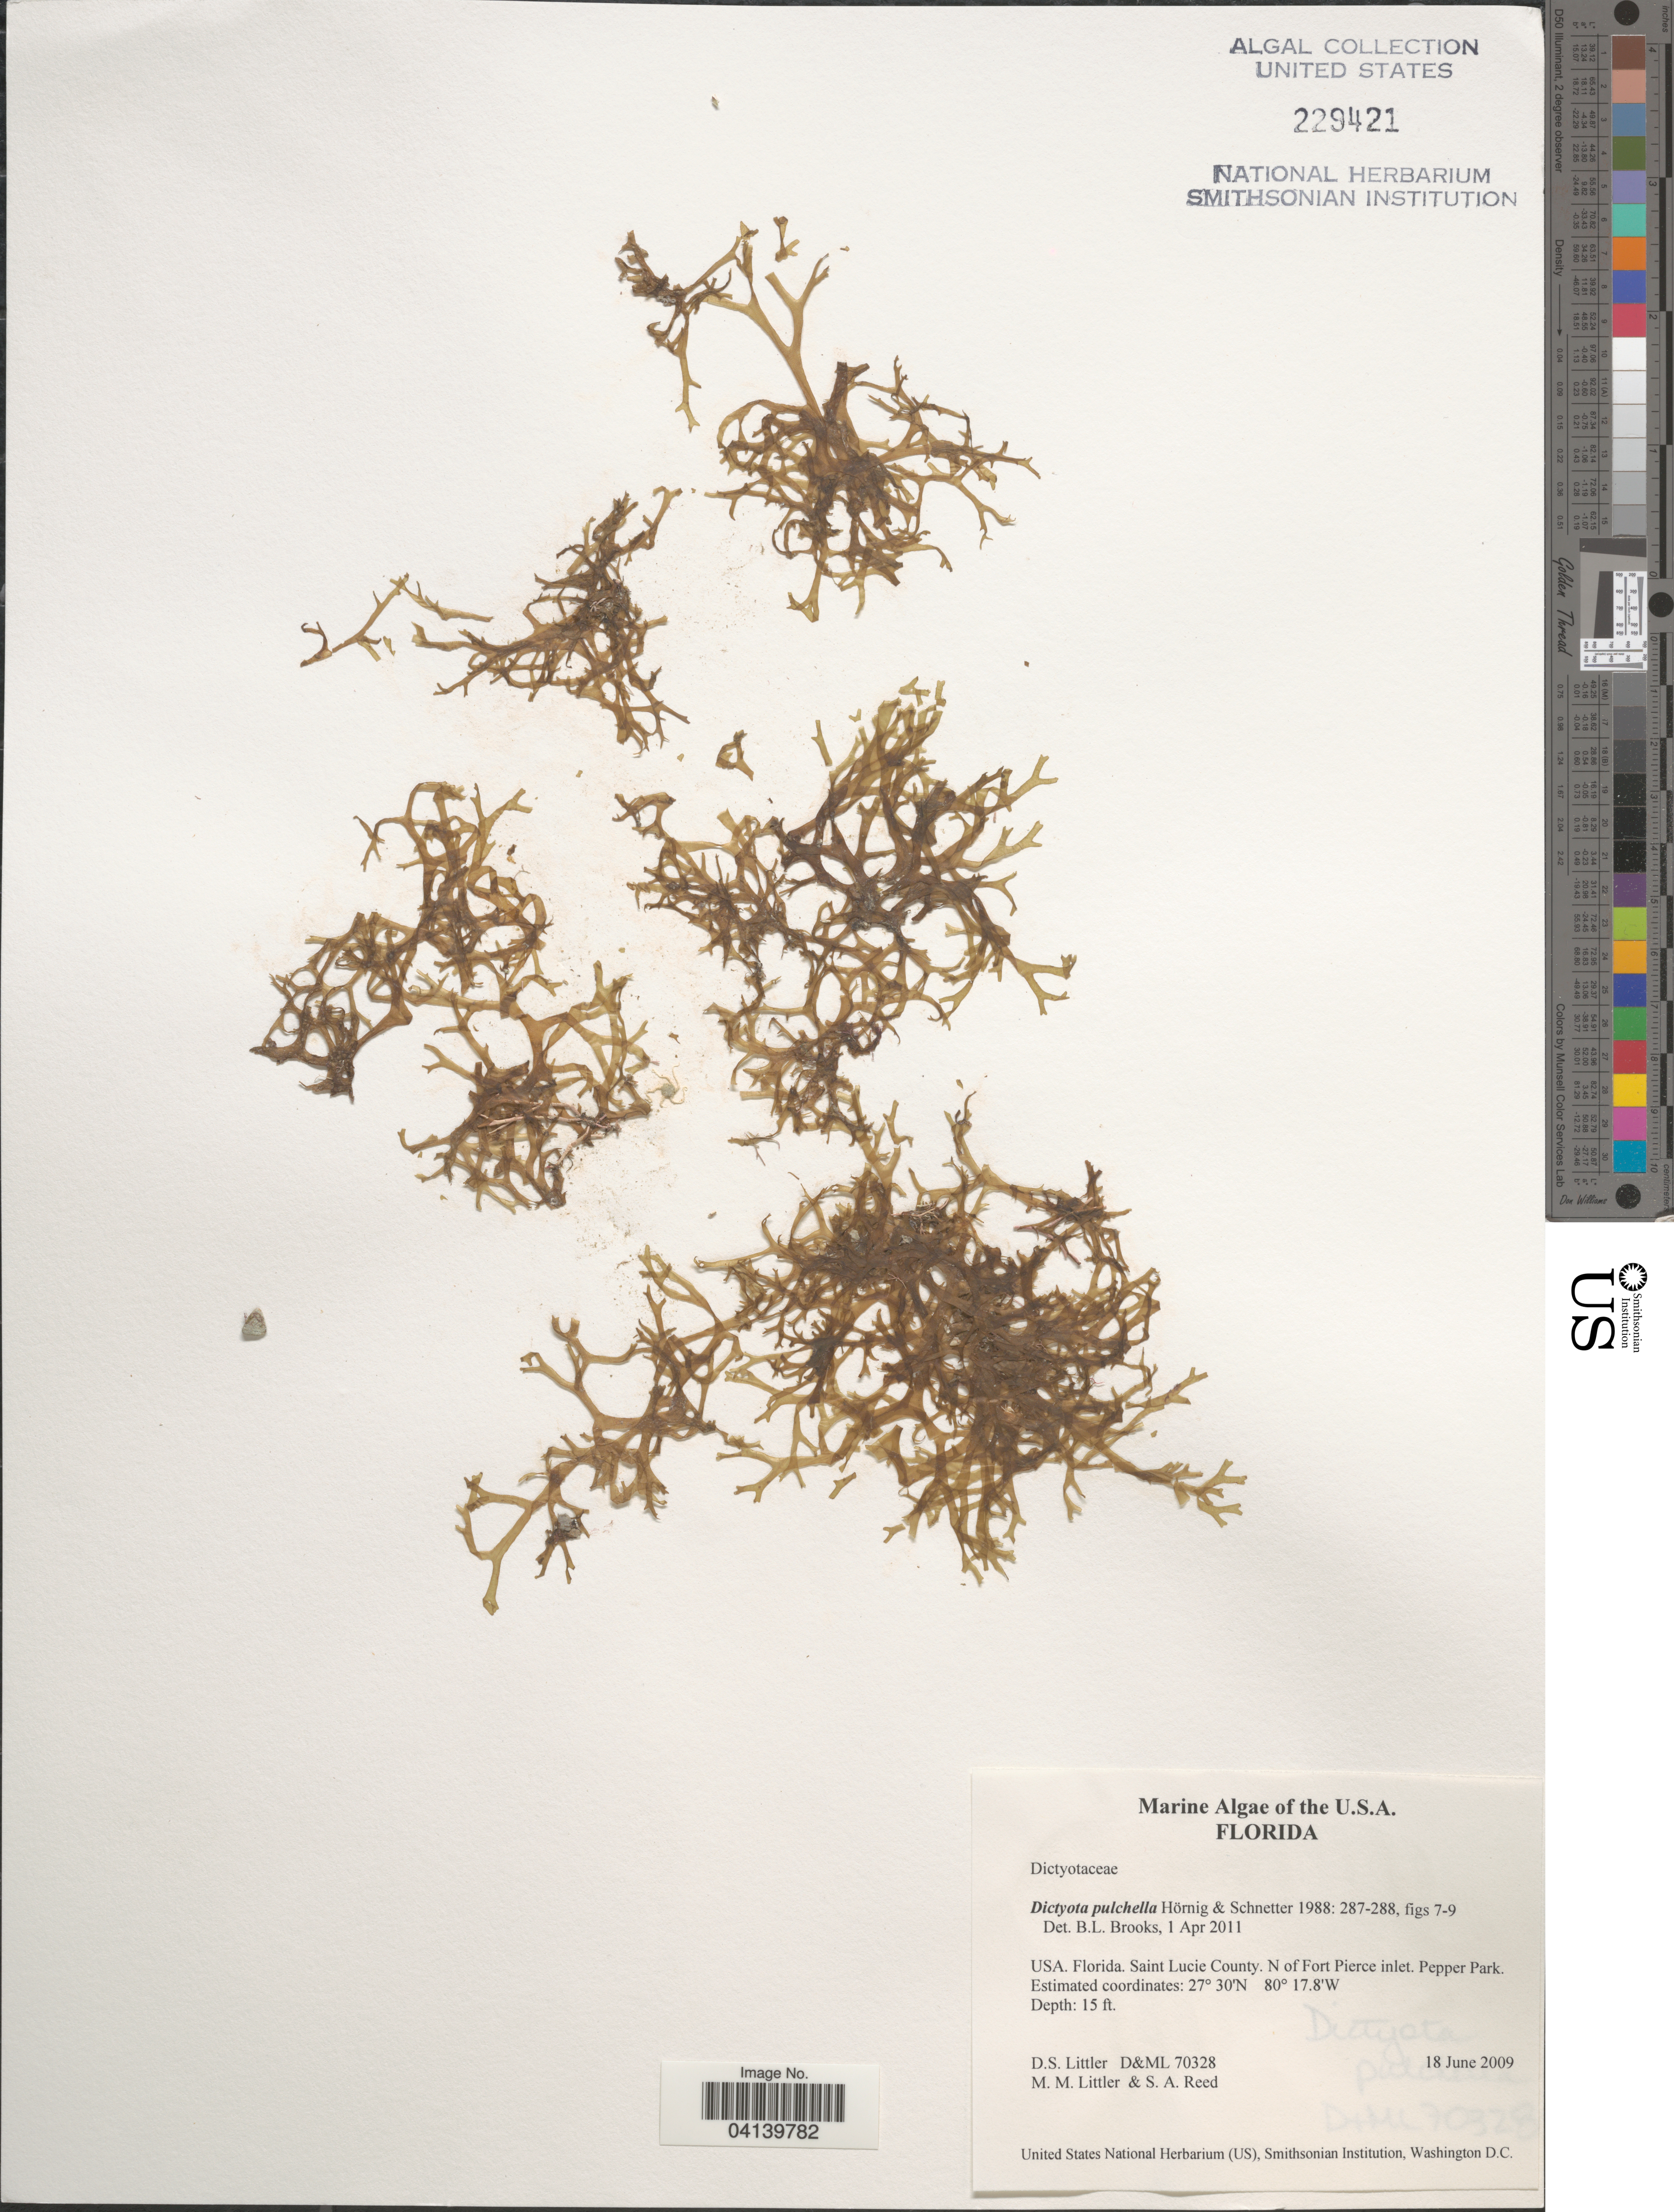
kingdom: Chromista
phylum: Ochrophyta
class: Phaeophyceae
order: Dictyotales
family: Dictyotaceae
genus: Dictyota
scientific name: Dictyota pulchella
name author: I.Hörnig & Schnetter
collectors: D. S. Littler & S. Reed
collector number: D&ML 70328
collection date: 2009-06-18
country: United States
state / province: Florida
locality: Saint Lucie County. N of Fort Pierce inlet. Pepper Park.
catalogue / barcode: US 229421